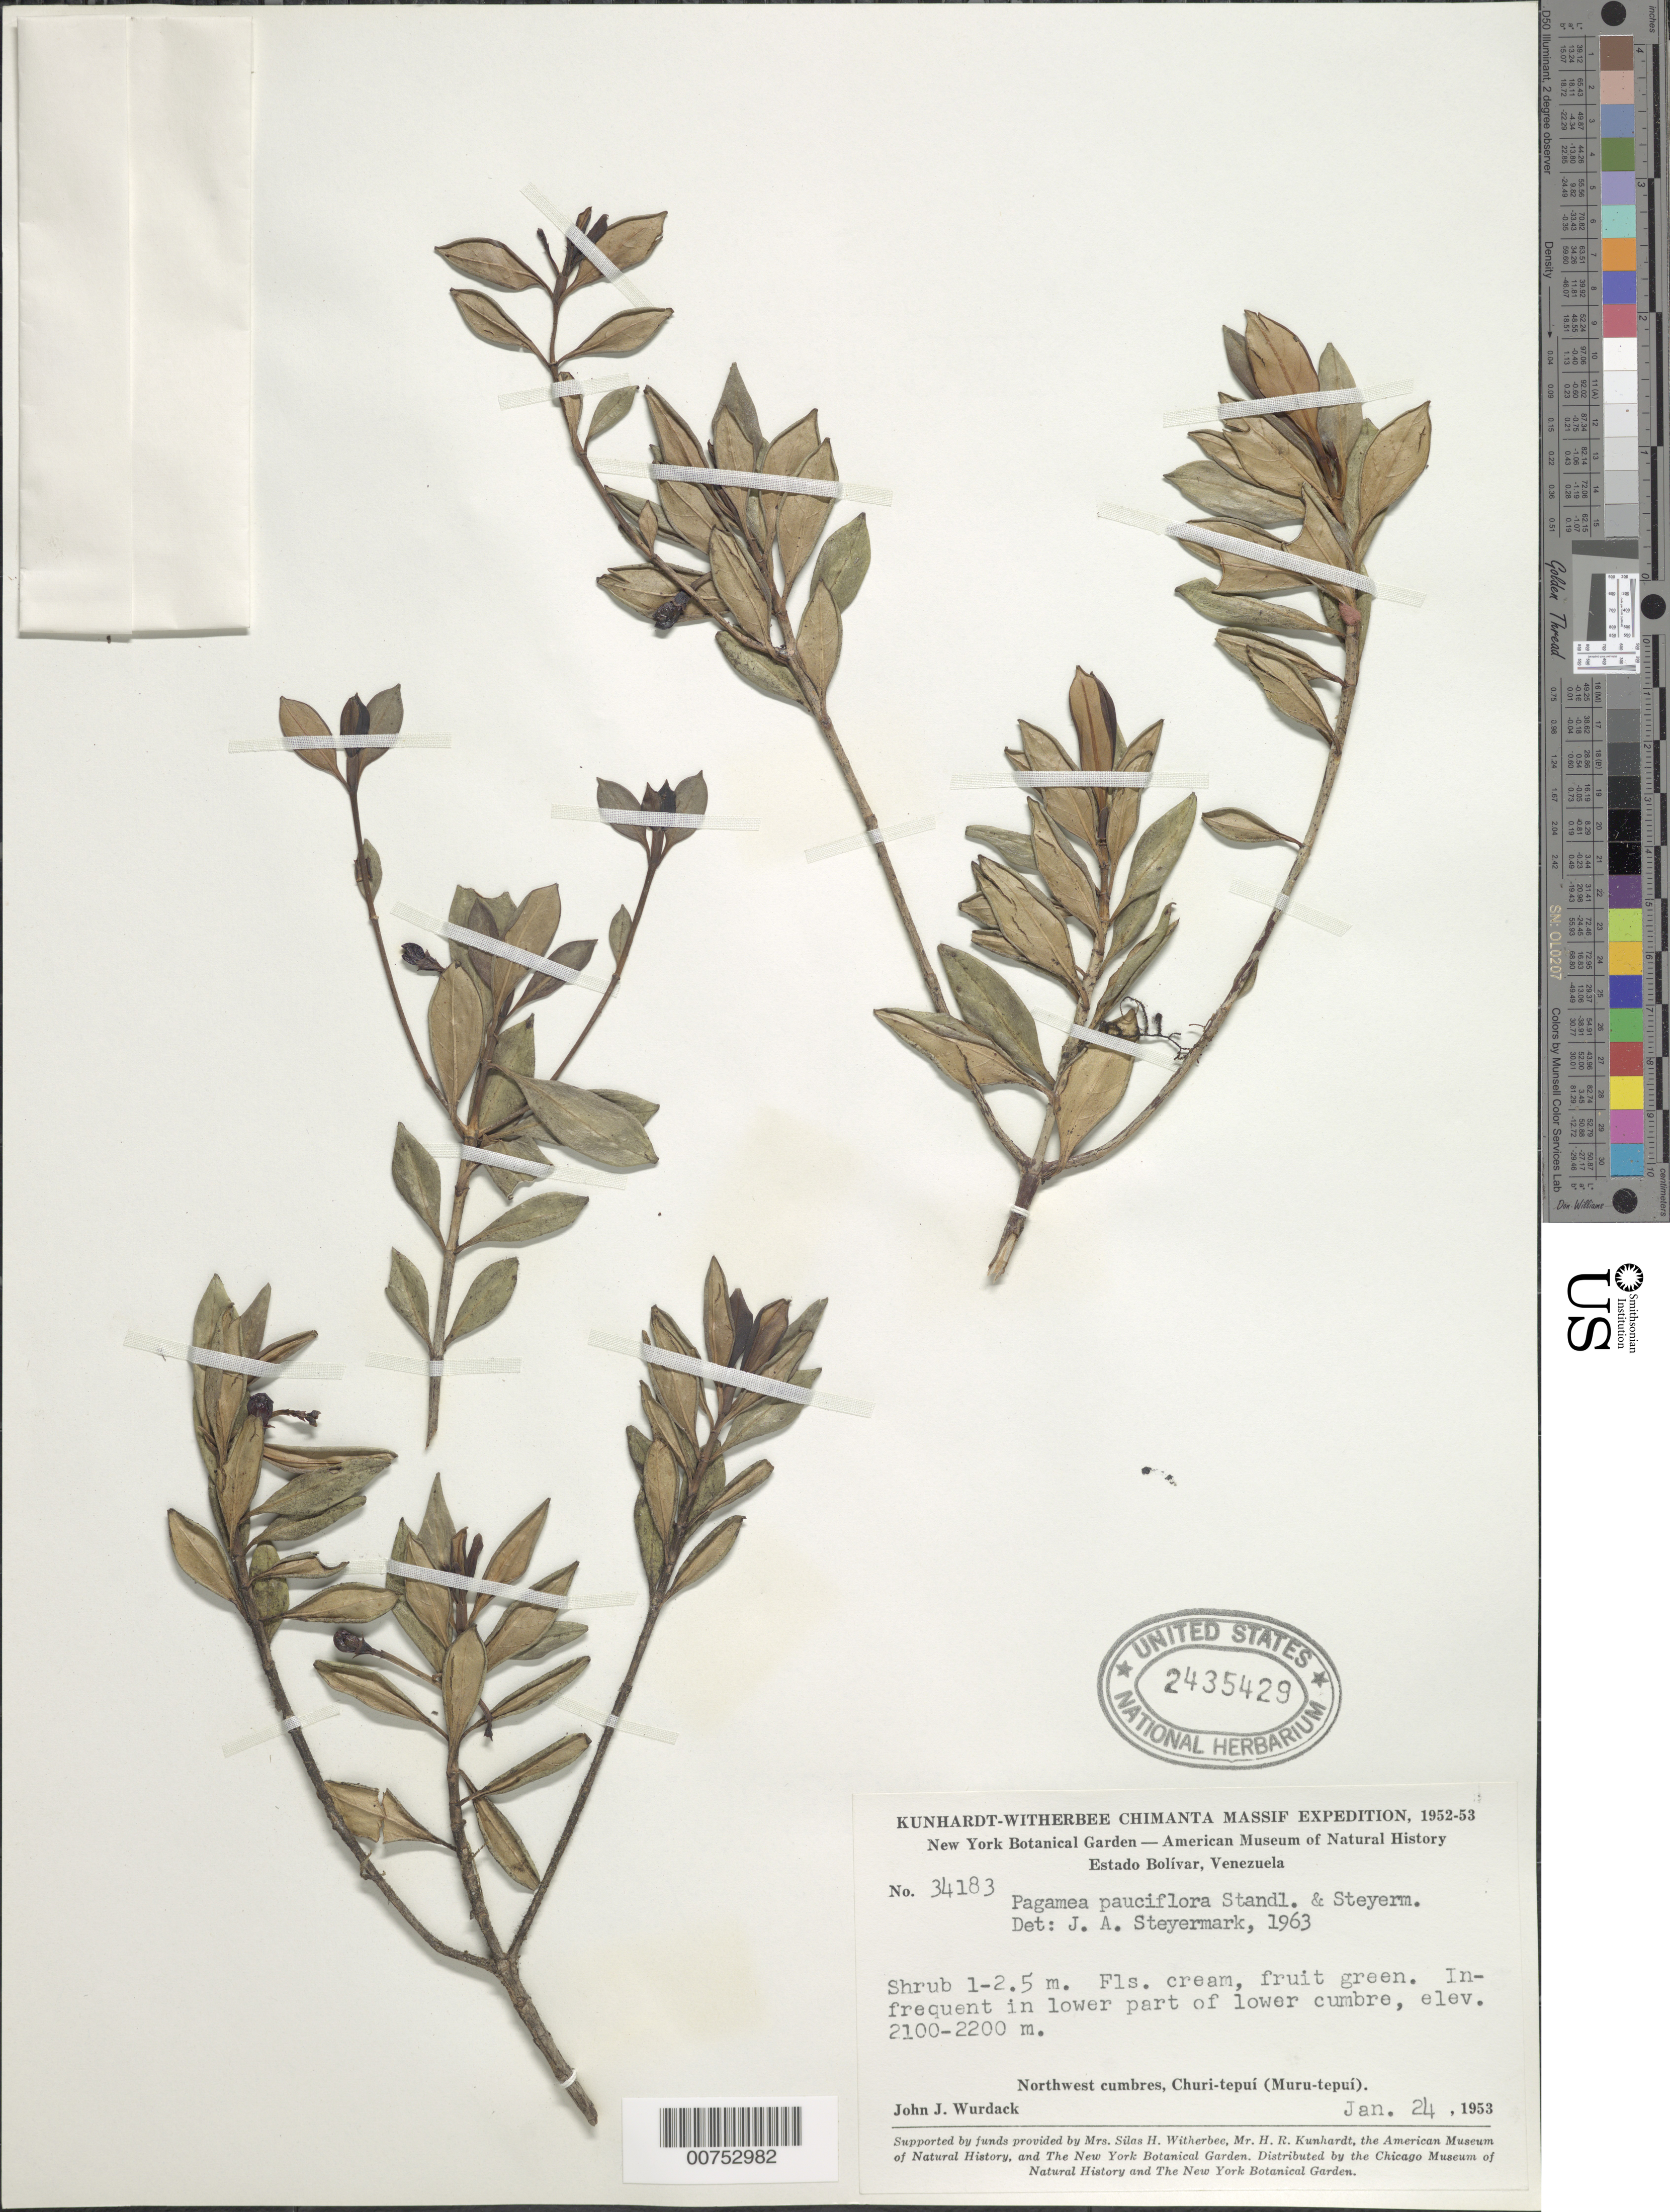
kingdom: Plantae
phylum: Tracheophyta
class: Magnoliopsida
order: Gentianales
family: Rubiaceae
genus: Pagamea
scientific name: Pagamea pauciflora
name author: Standl. & Steyerm.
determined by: Steyermark, Julian A., (VEN)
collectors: J. J. Wurdack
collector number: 34183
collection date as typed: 24-Jan-53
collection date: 1953-01-24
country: Venezuela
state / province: Bolívar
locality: Churi-tepuí (Muru-tepuí), NW cumbres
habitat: Lower part of lower cumbre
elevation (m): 2100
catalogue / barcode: US 2435429